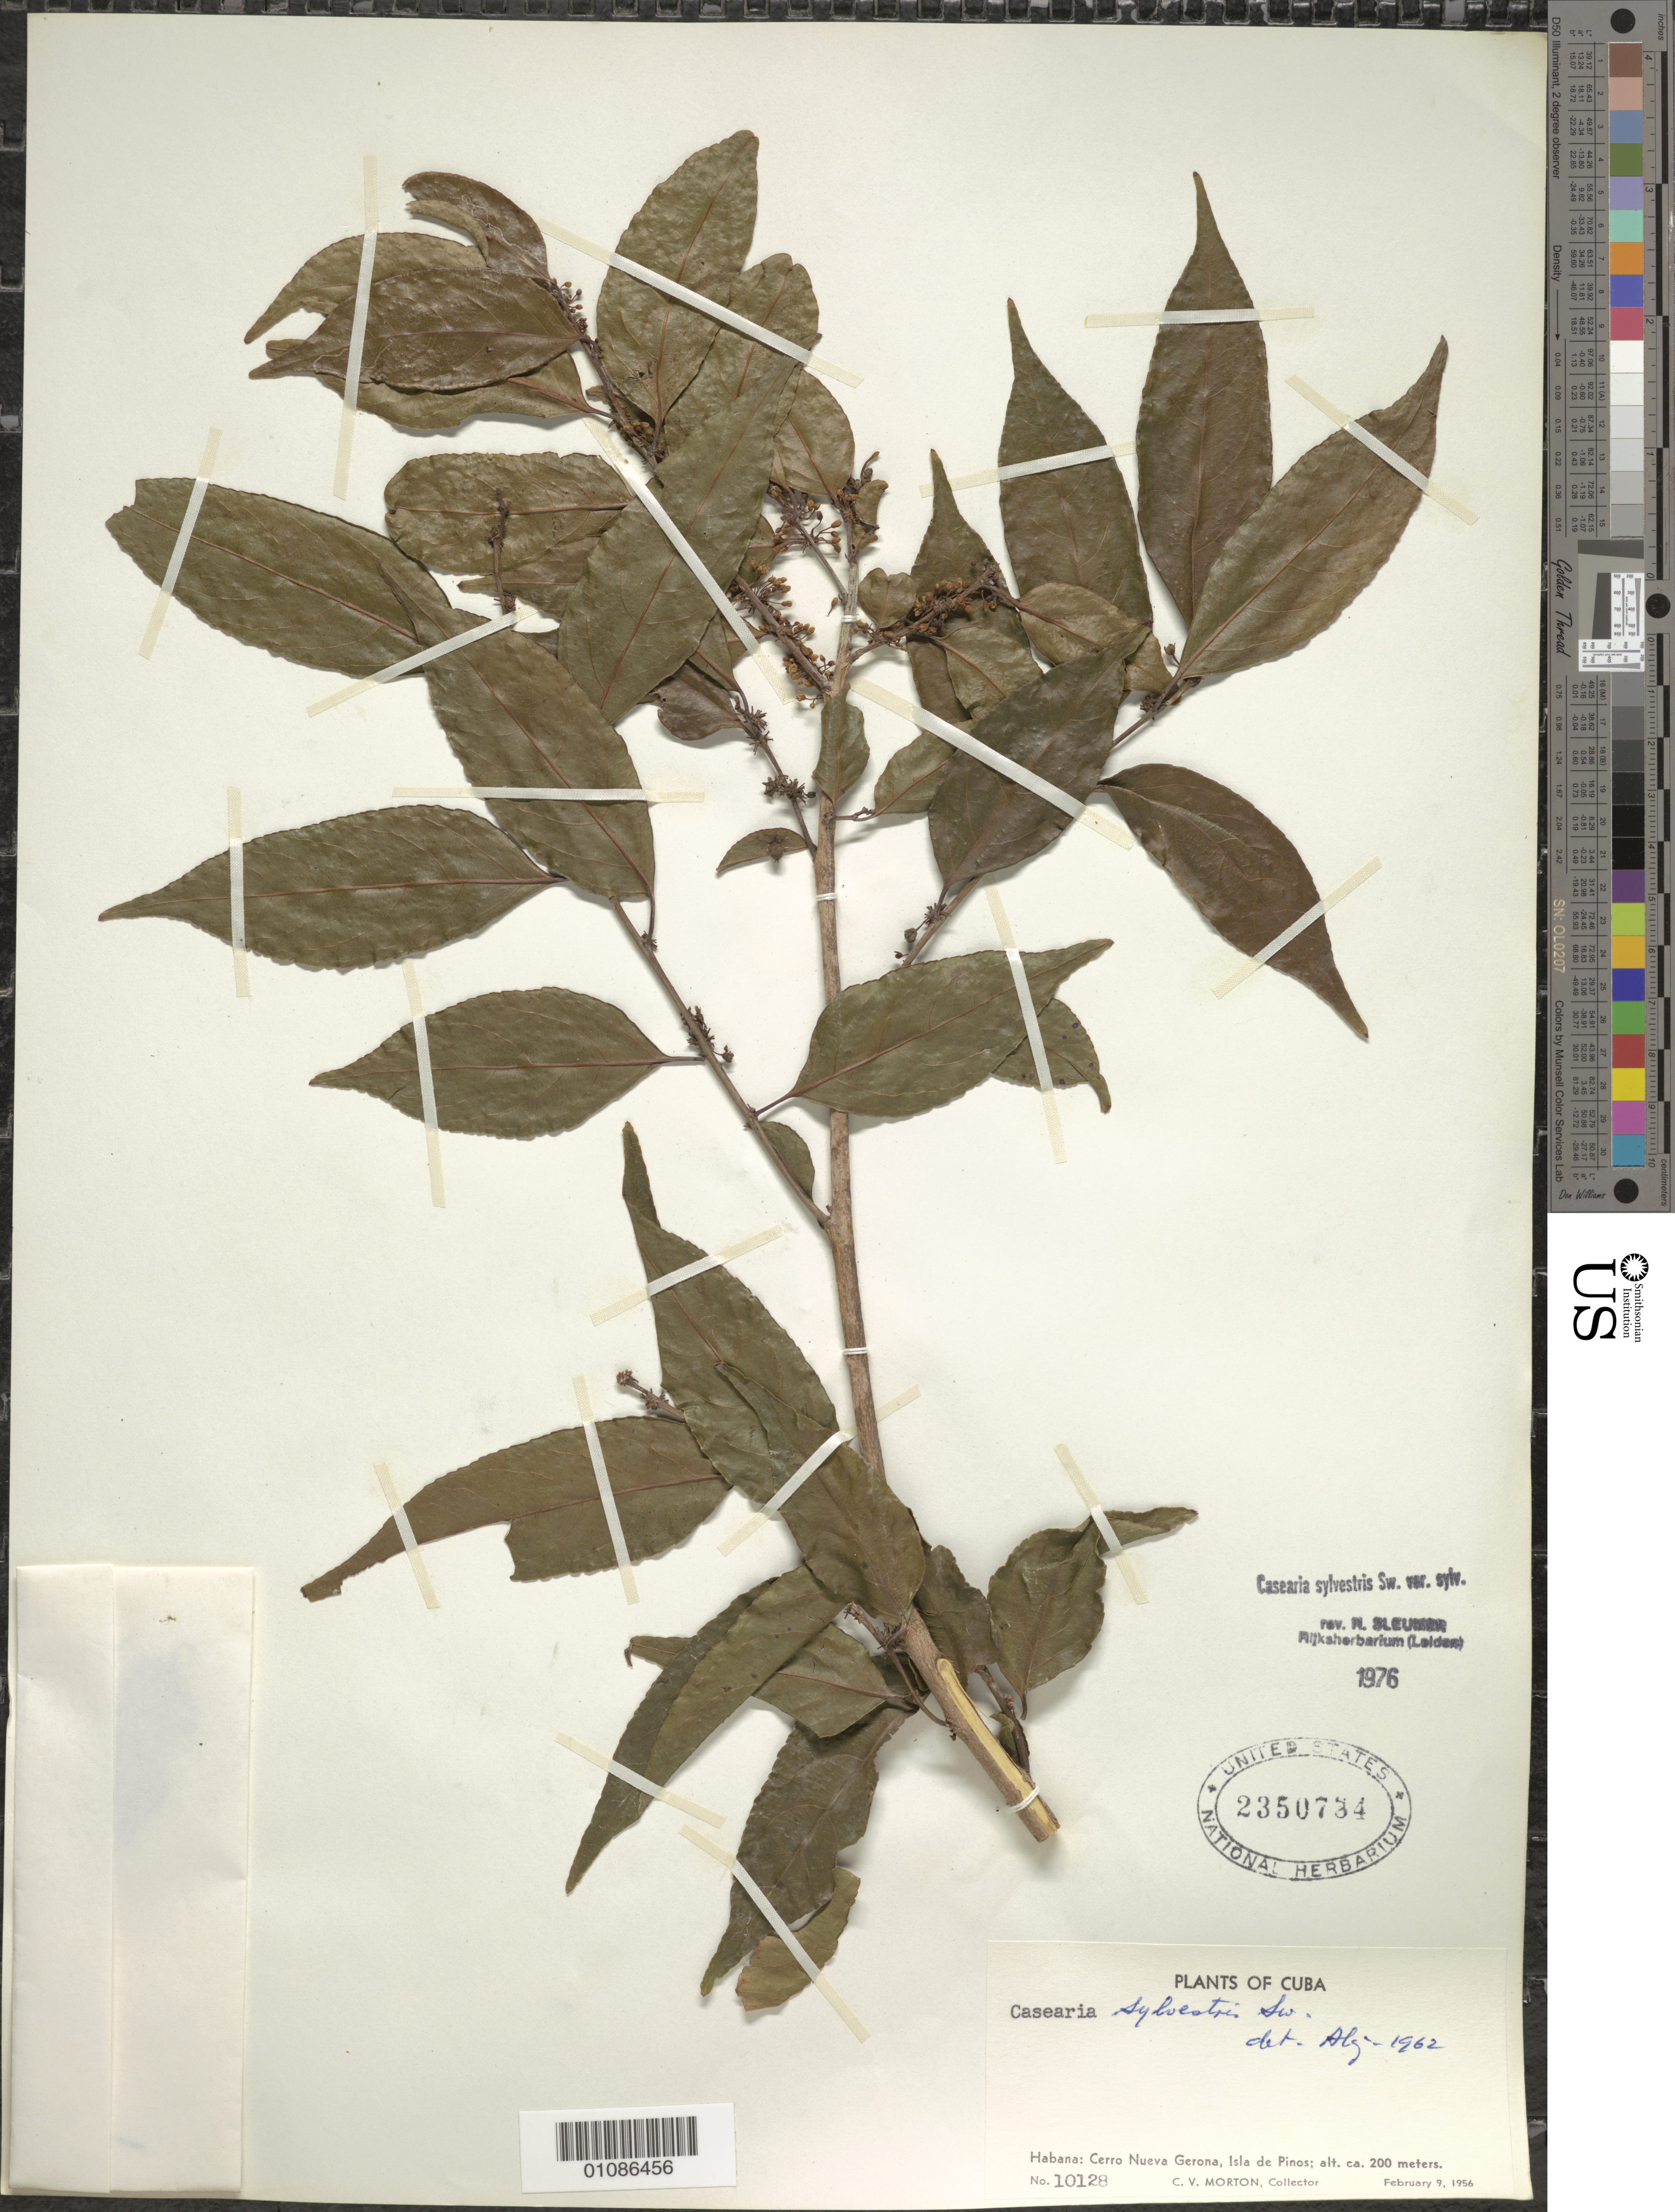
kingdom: Plantae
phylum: Tracheophyta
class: Magnoliopsida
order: Malpighiales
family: Salicaceae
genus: Casearia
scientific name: Casearia sylvestris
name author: Sw.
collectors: C. V. Morton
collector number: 10128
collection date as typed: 09 Feb 1956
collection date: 1956-02-09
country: Cuba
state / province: La Habana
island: Cuba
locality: La Habana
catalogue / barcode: US 2350734